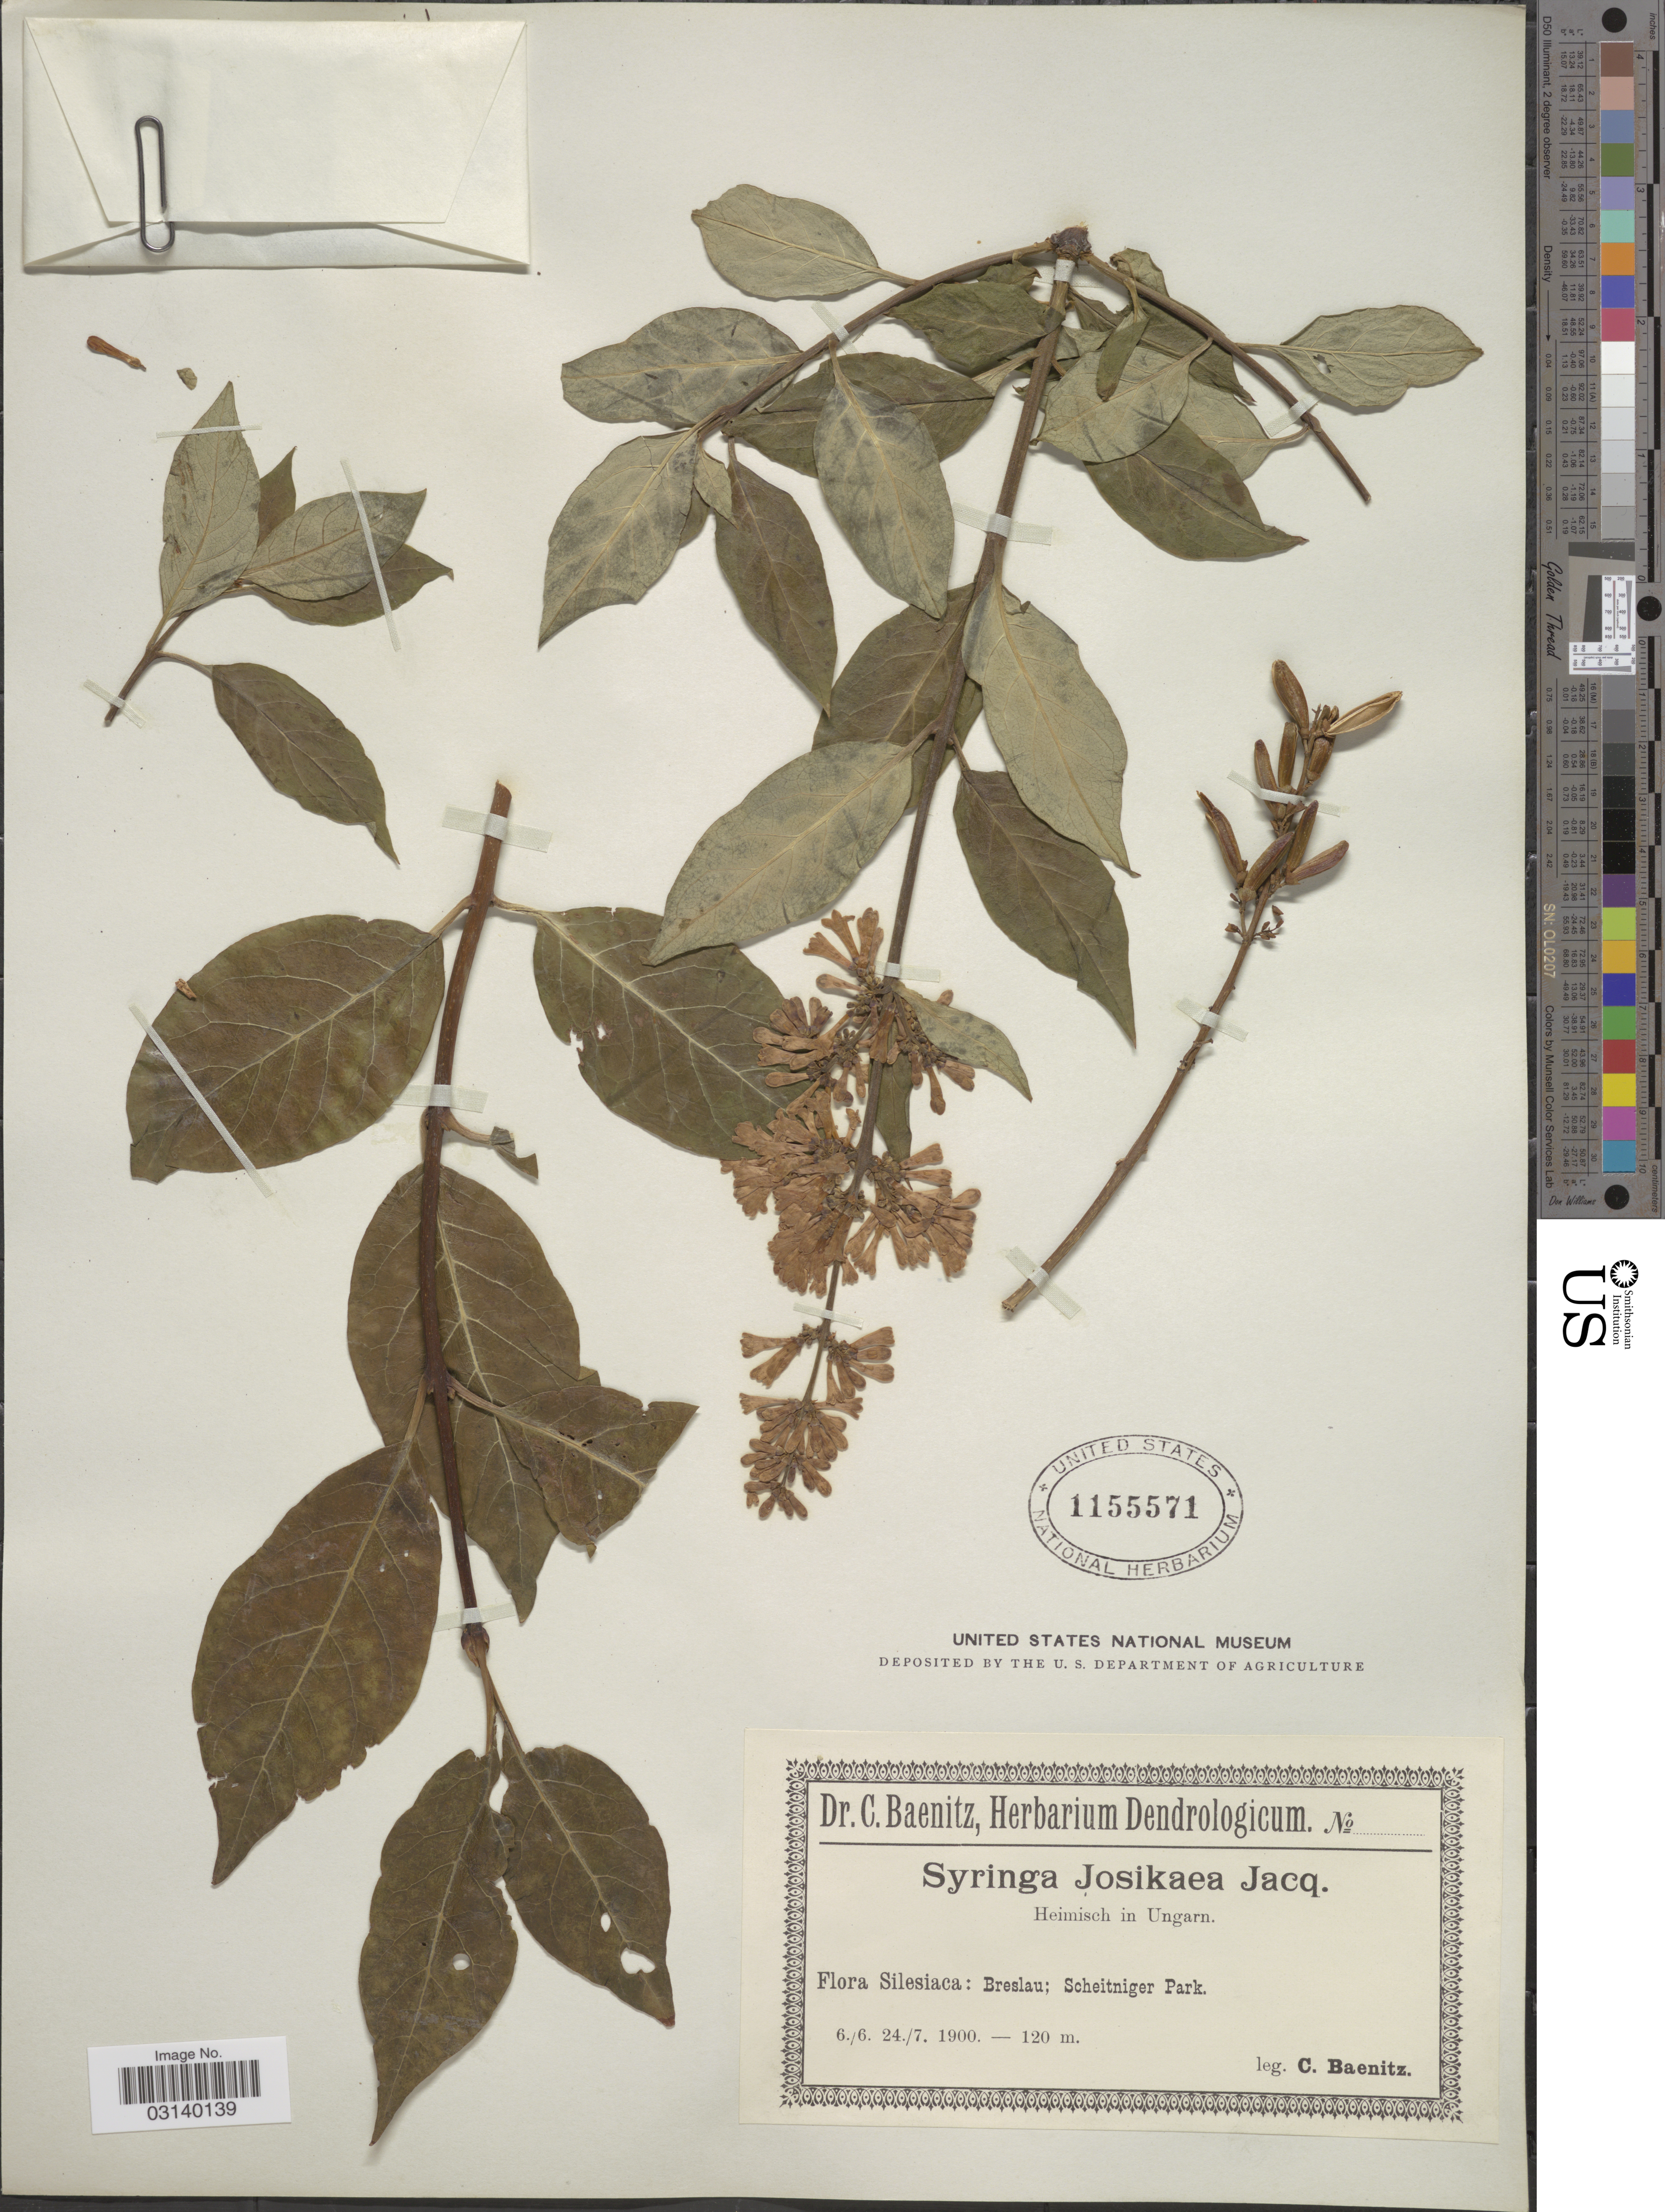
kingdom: Plantae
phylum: Tracheophyta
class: Magnoliopsida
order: Lamiales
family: Oleaceae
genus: Syringa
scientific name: Syringa josikaea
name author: J. Jacq. ex Rchb.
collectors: C. G. Baenitz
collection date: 1900-06-06/1900-07-24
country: Poland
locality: Silesiaca: Breslau; Scheitniger Park.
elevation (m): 120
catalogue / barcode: US 1155571